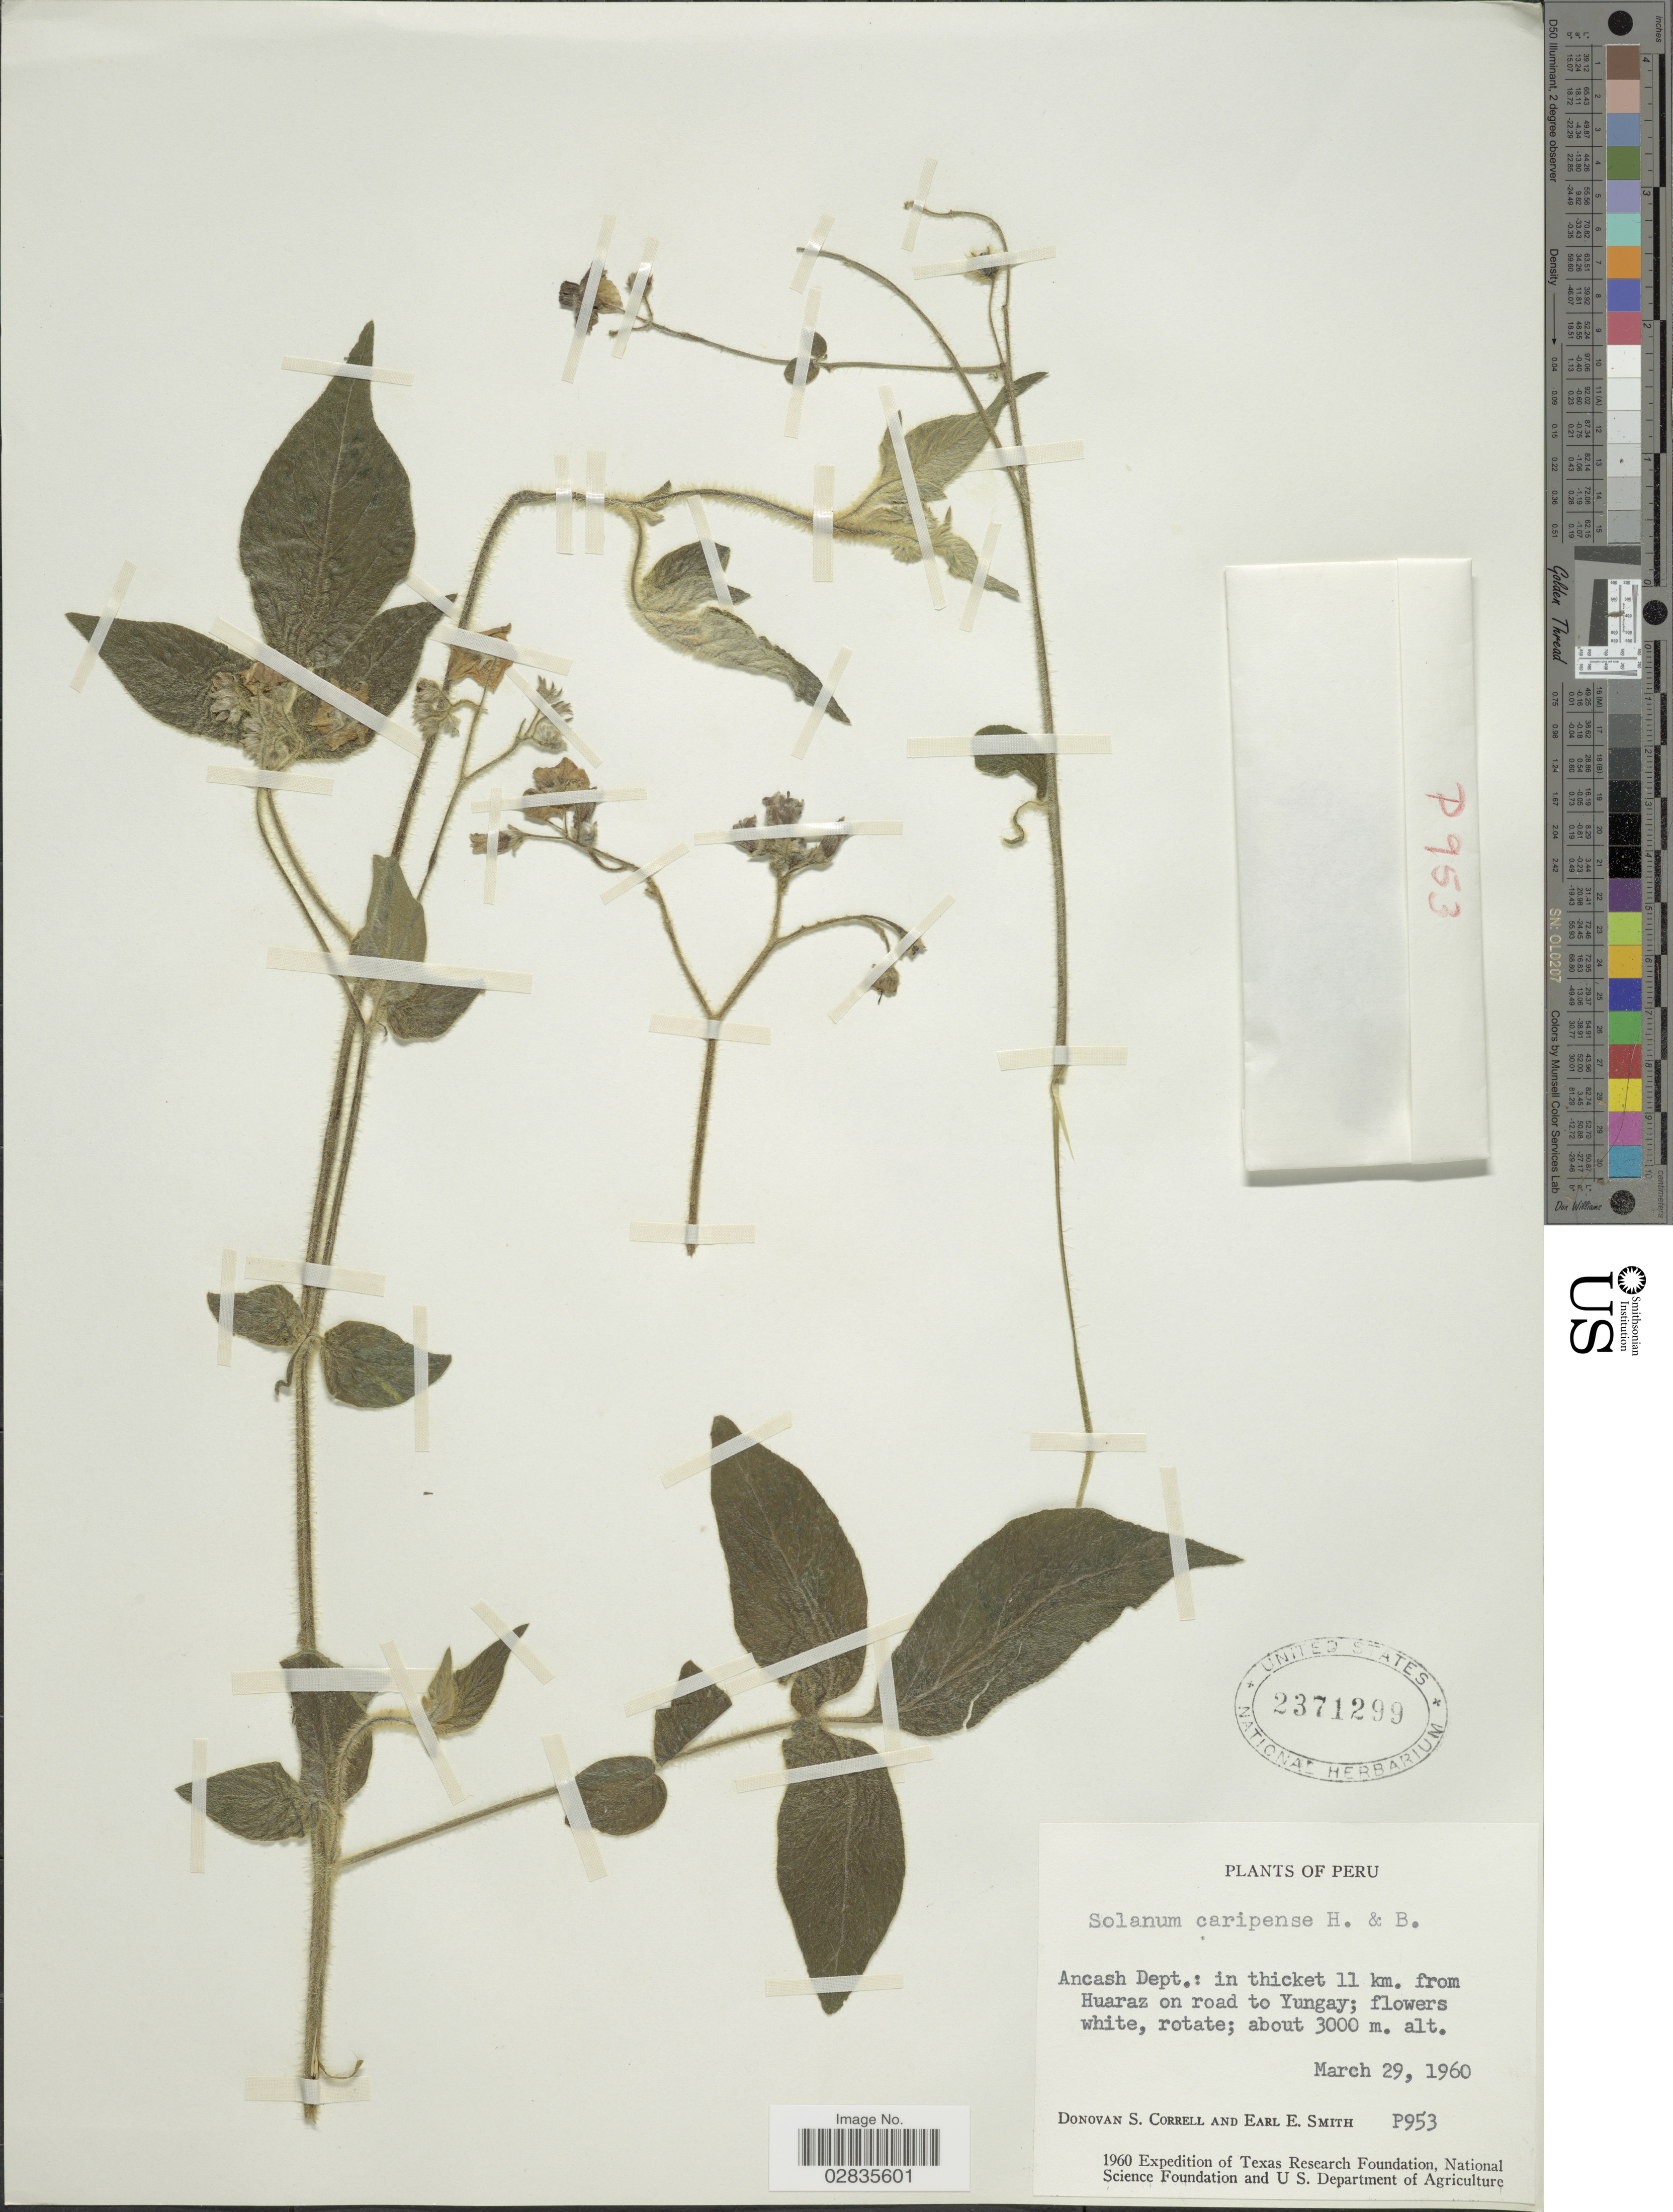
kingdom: Plantae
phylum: Tracheophyta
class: Magnoliopsida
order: Solanales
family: Solanaceae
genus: Solanum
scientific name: Solanum caripense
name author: Humb. & Bonpl. ex Dunal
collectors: D. S. Correll & E. E. Smith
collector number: P953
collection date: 1960-03-29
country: Peru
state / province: Ancash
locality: Ancash Dept.: in thicket 11 km. from Huaraz on road to Yungay.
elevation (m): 3000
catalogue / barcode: US 2371299